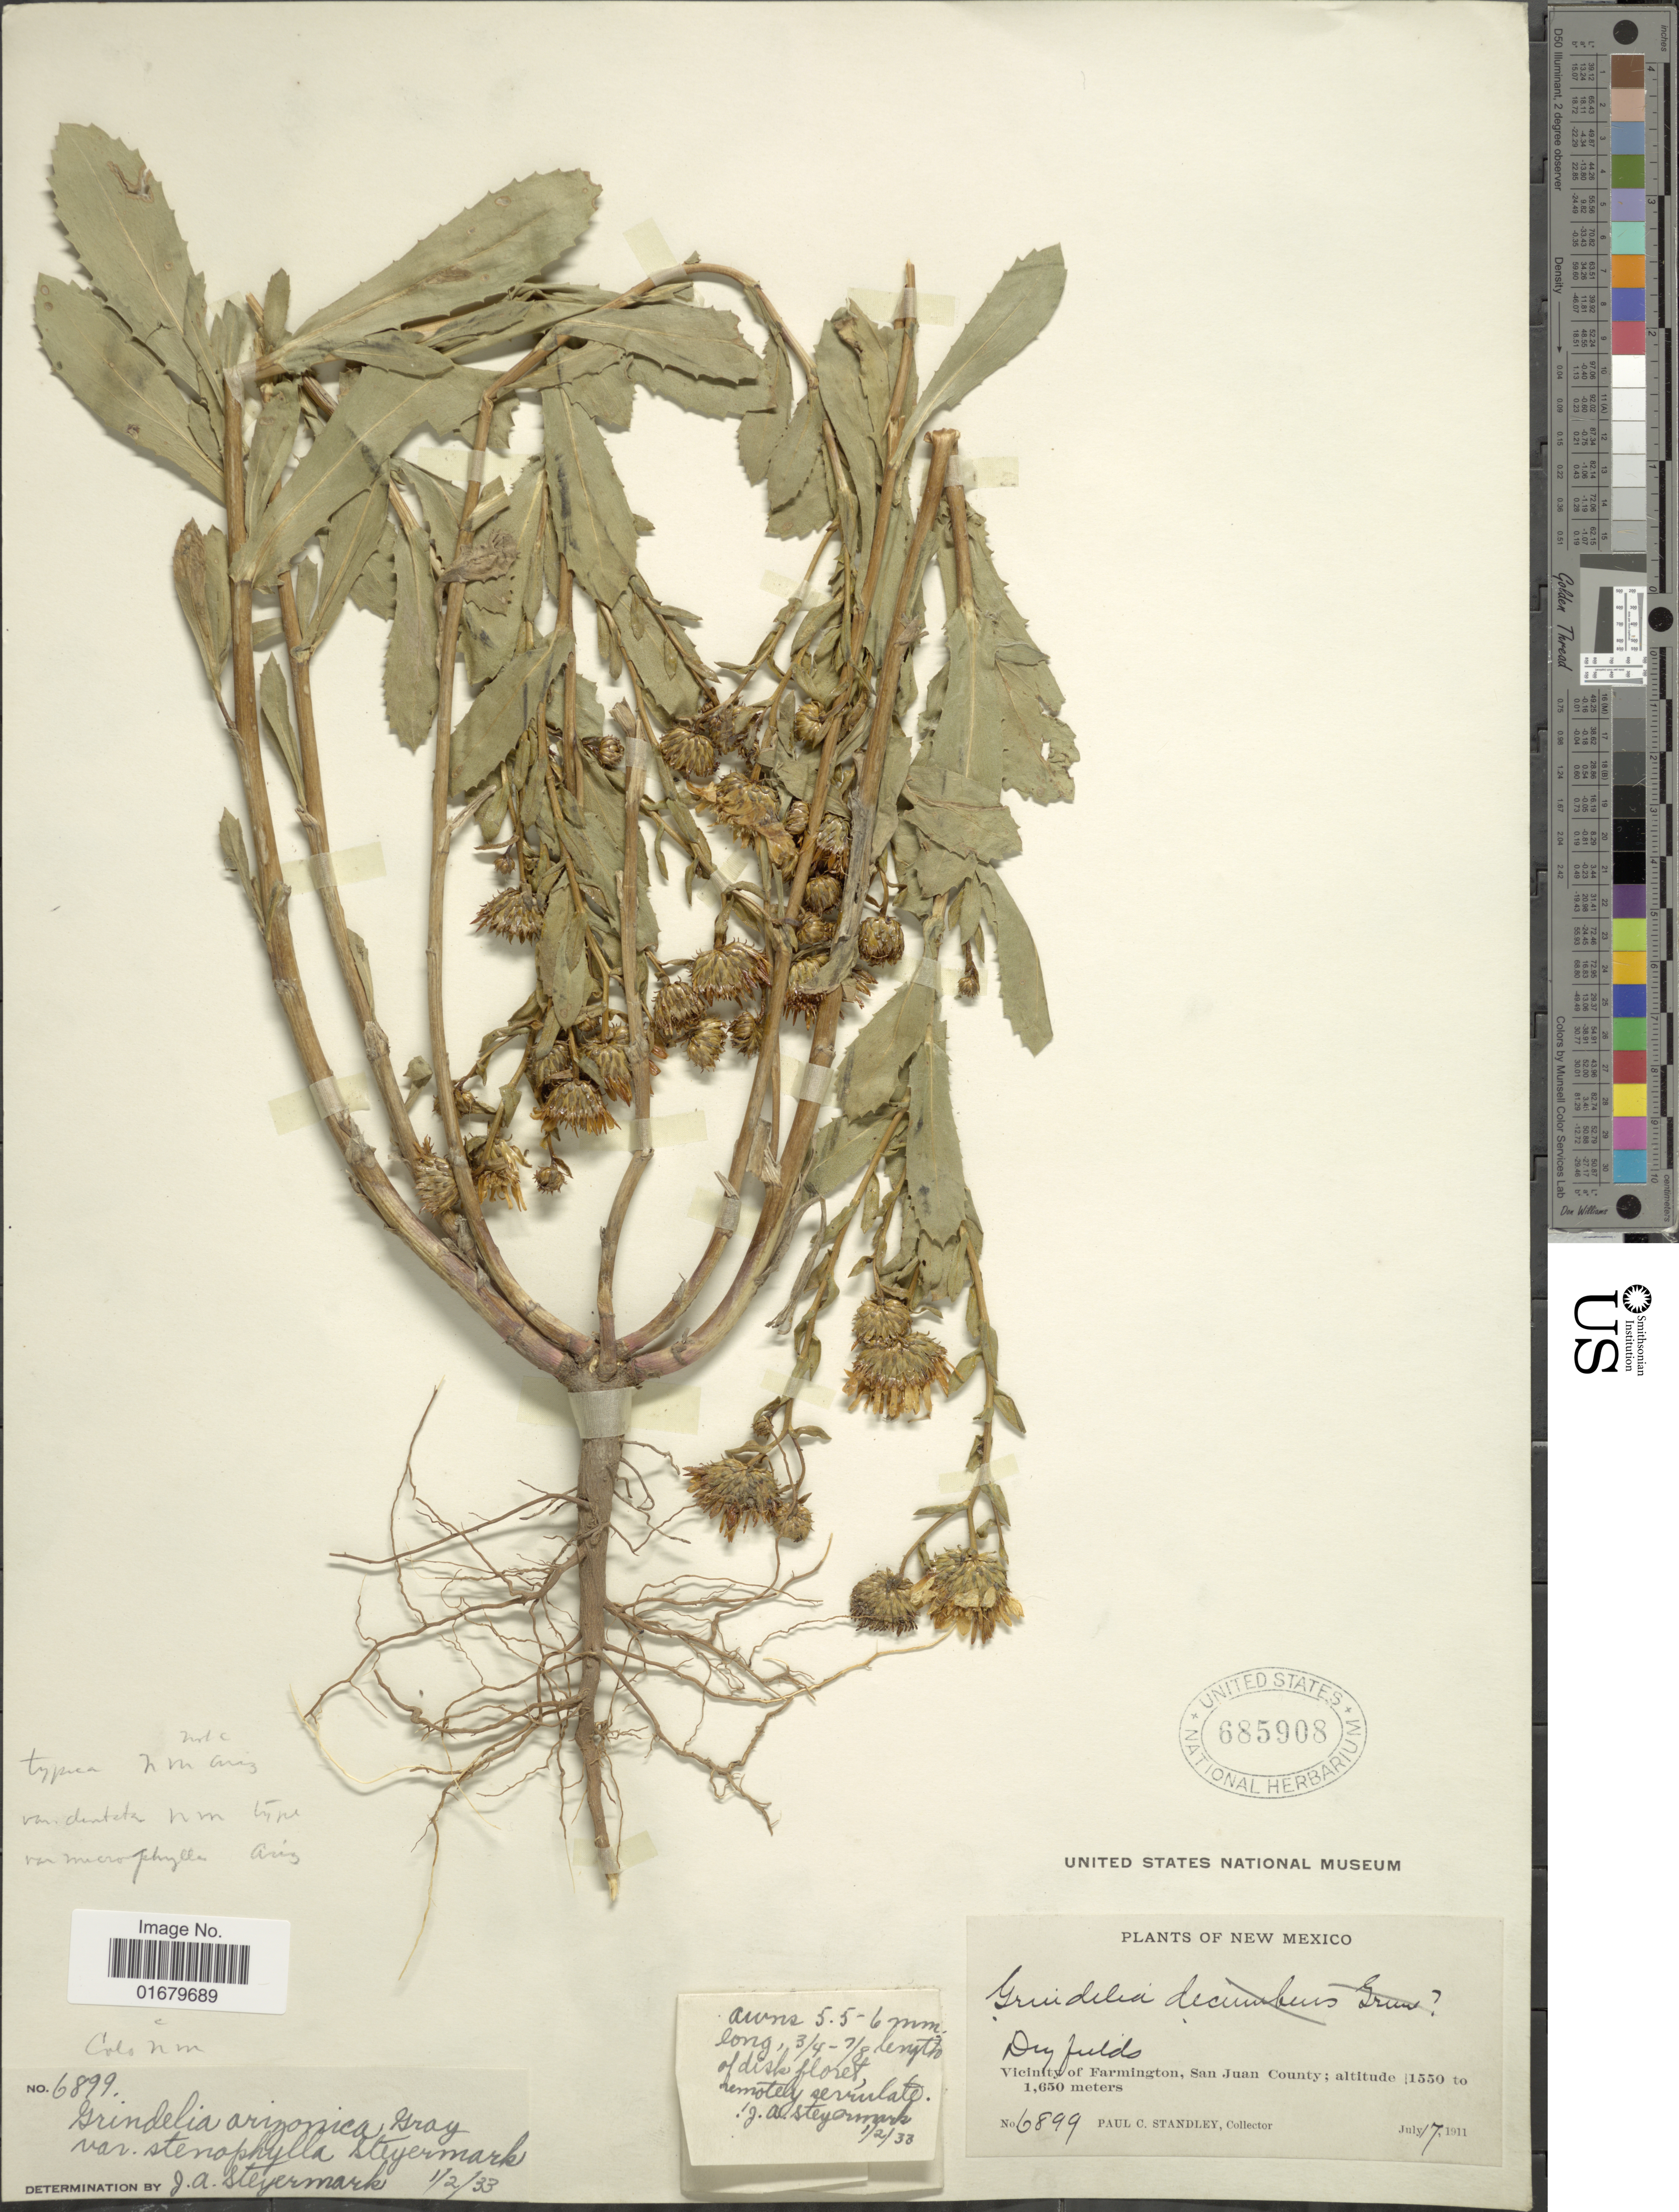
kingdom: Plantae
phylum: Tracheophyta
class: Magnoliopsida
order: Asterales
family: Asteraceae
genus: Grindelia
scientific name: Grindelia arizonica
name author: A. Gray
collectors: P. C. Standley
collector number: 6899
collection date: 1911-07-17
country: United States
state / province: New Mexico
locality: Vicinity of Farmington, San Juan County.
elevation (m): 1550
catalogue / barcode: US 685908